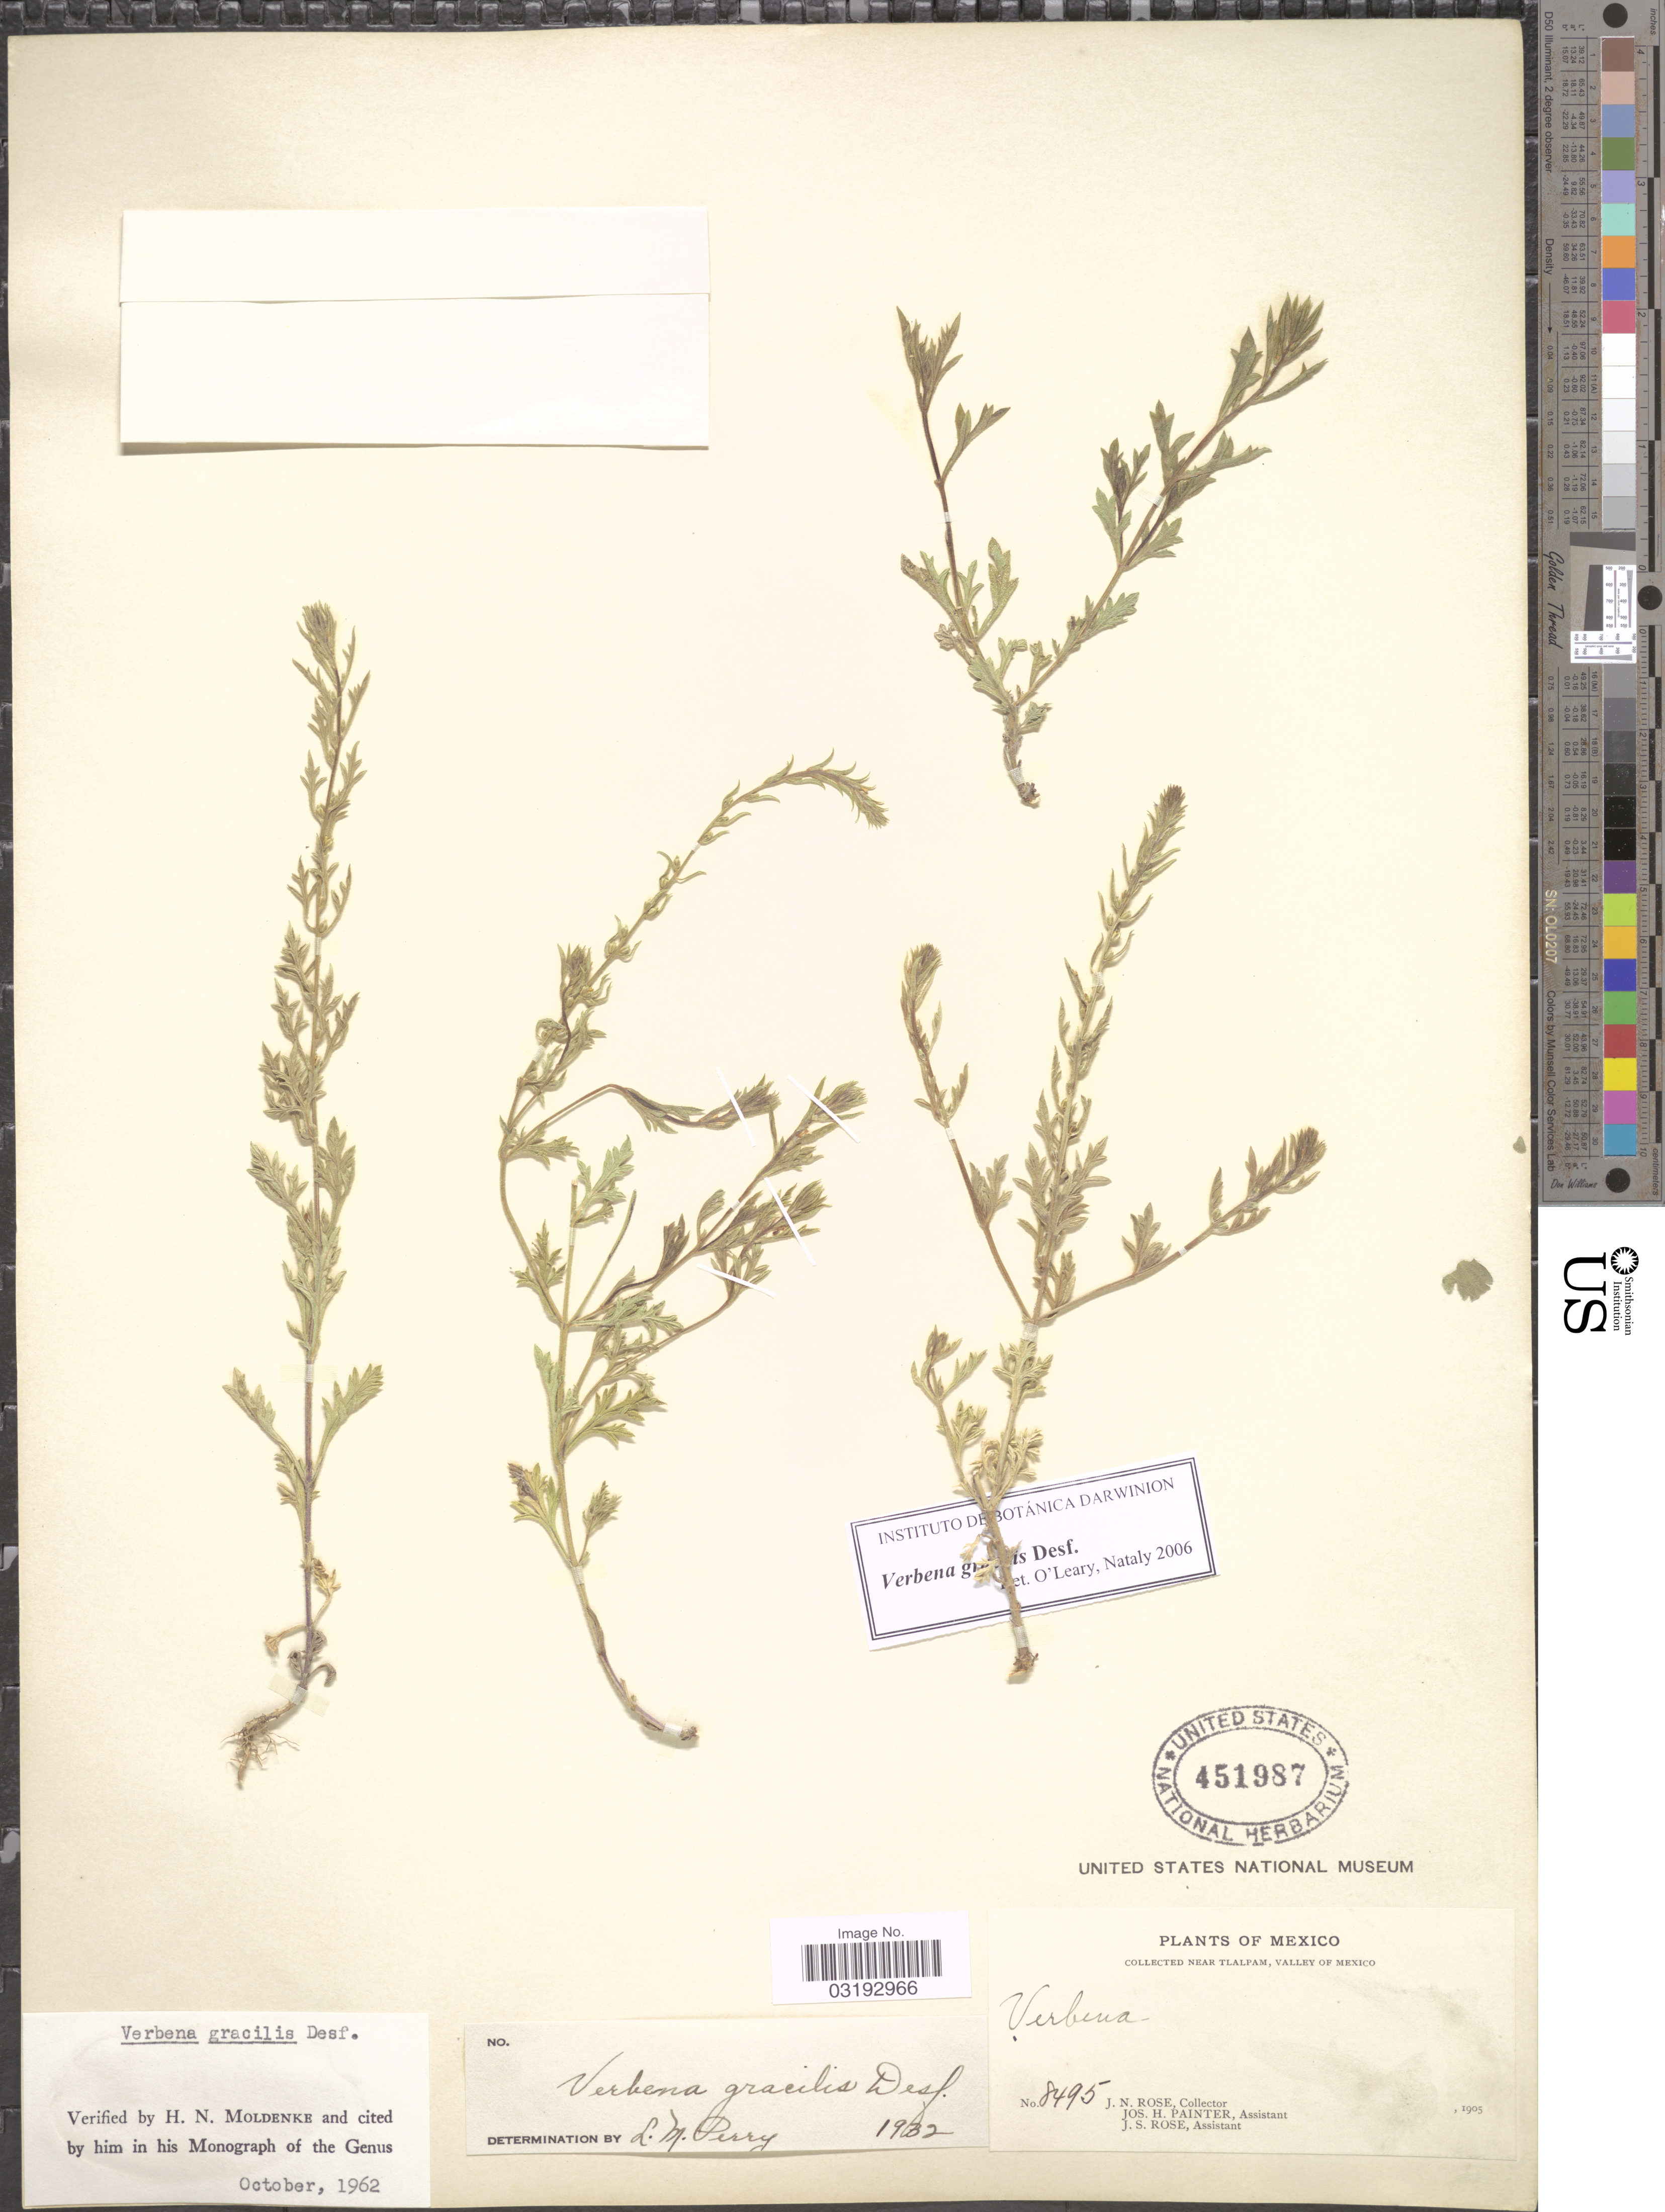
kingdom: Plantae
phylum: Tracheophyta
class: Magnoliopsida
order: Lamiales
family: Verbenaceae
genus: Verbena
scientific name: Verbena gracilis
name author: Desf.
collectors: J. N. Rose, J. H. Painter & J. S. Rose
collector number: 8495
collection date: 1905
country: Mexico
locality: Near Tlalpam, Valley of Mexico.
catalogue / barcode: US 451987